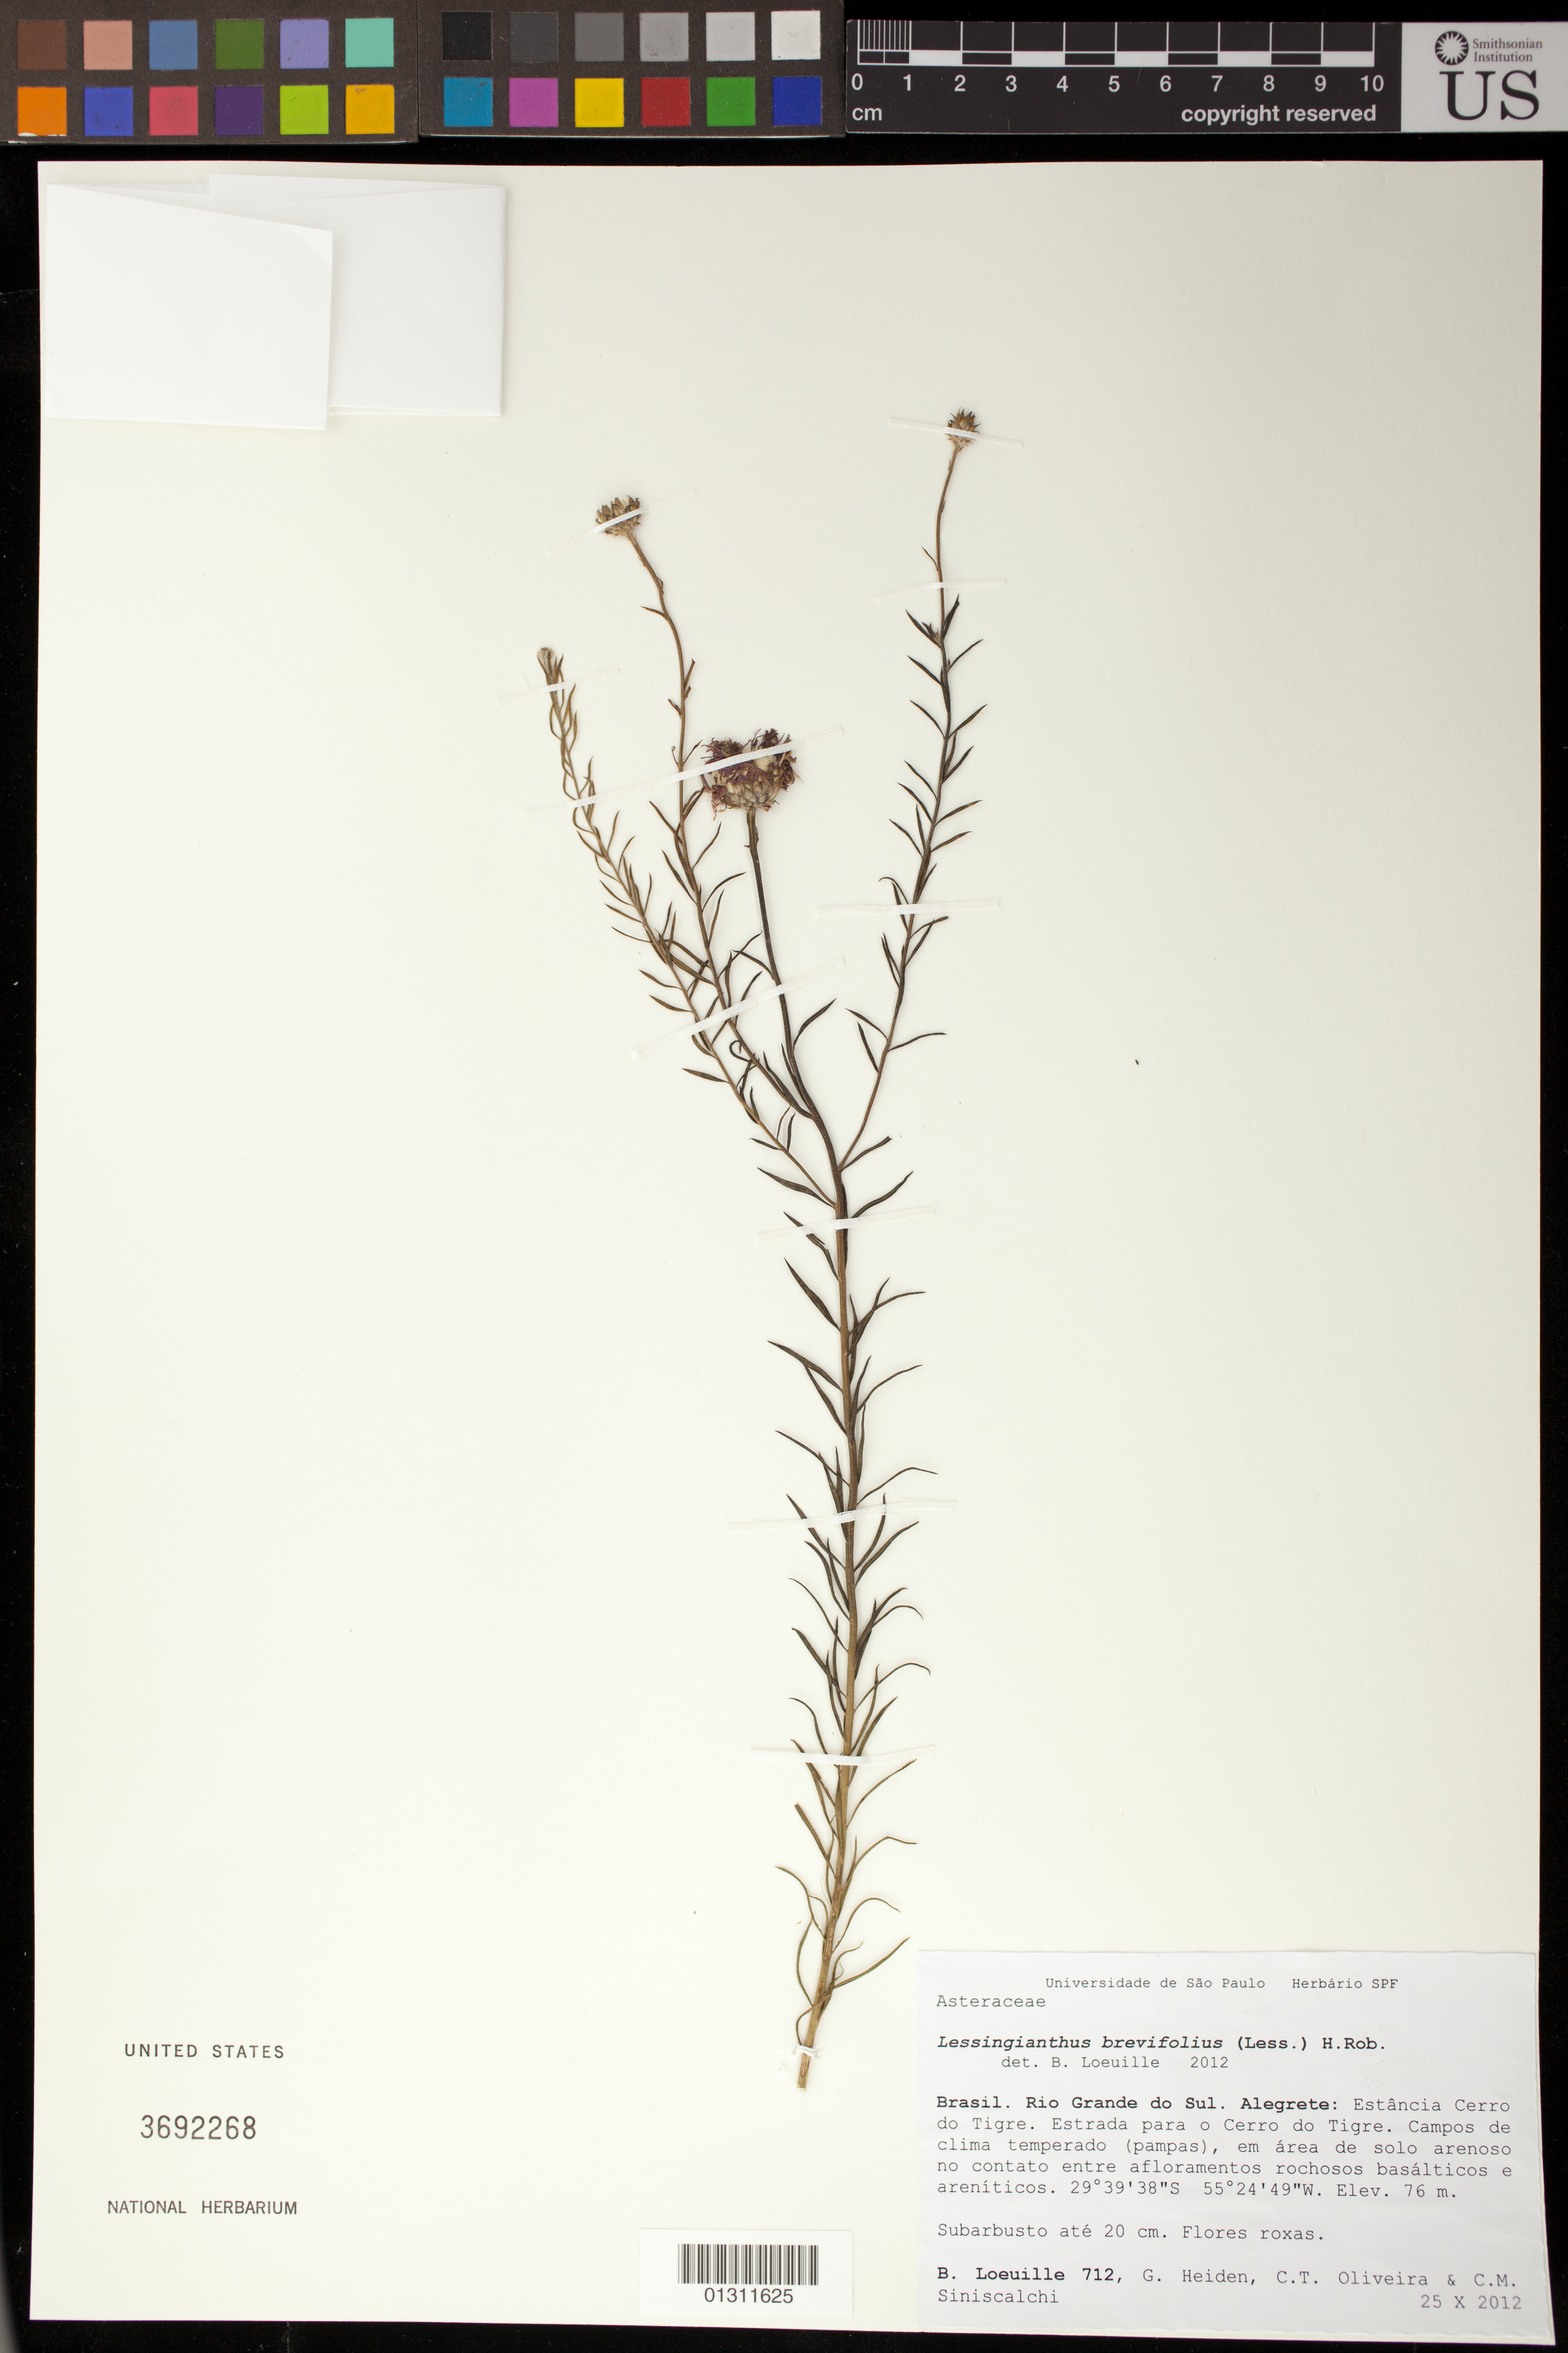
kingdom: Plantae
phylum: Tracheophyta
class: Magnoliopsida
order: Asterales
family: Asteraceae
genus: Lessingianthus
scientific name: Lessingianthus brevifolius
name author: (Less.) H. Rob.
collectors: B. Loeuille, G. Heiden, C. T. Oliveira & C. Siniscalchi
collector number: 712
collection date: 2012-10-25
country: Brazil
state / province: Rio Grande do Sul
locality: Alegrete: Estancia Cerro do Tigre. Estrada para o Cerro do Tigre.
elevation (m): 76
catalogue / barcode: US 3692268